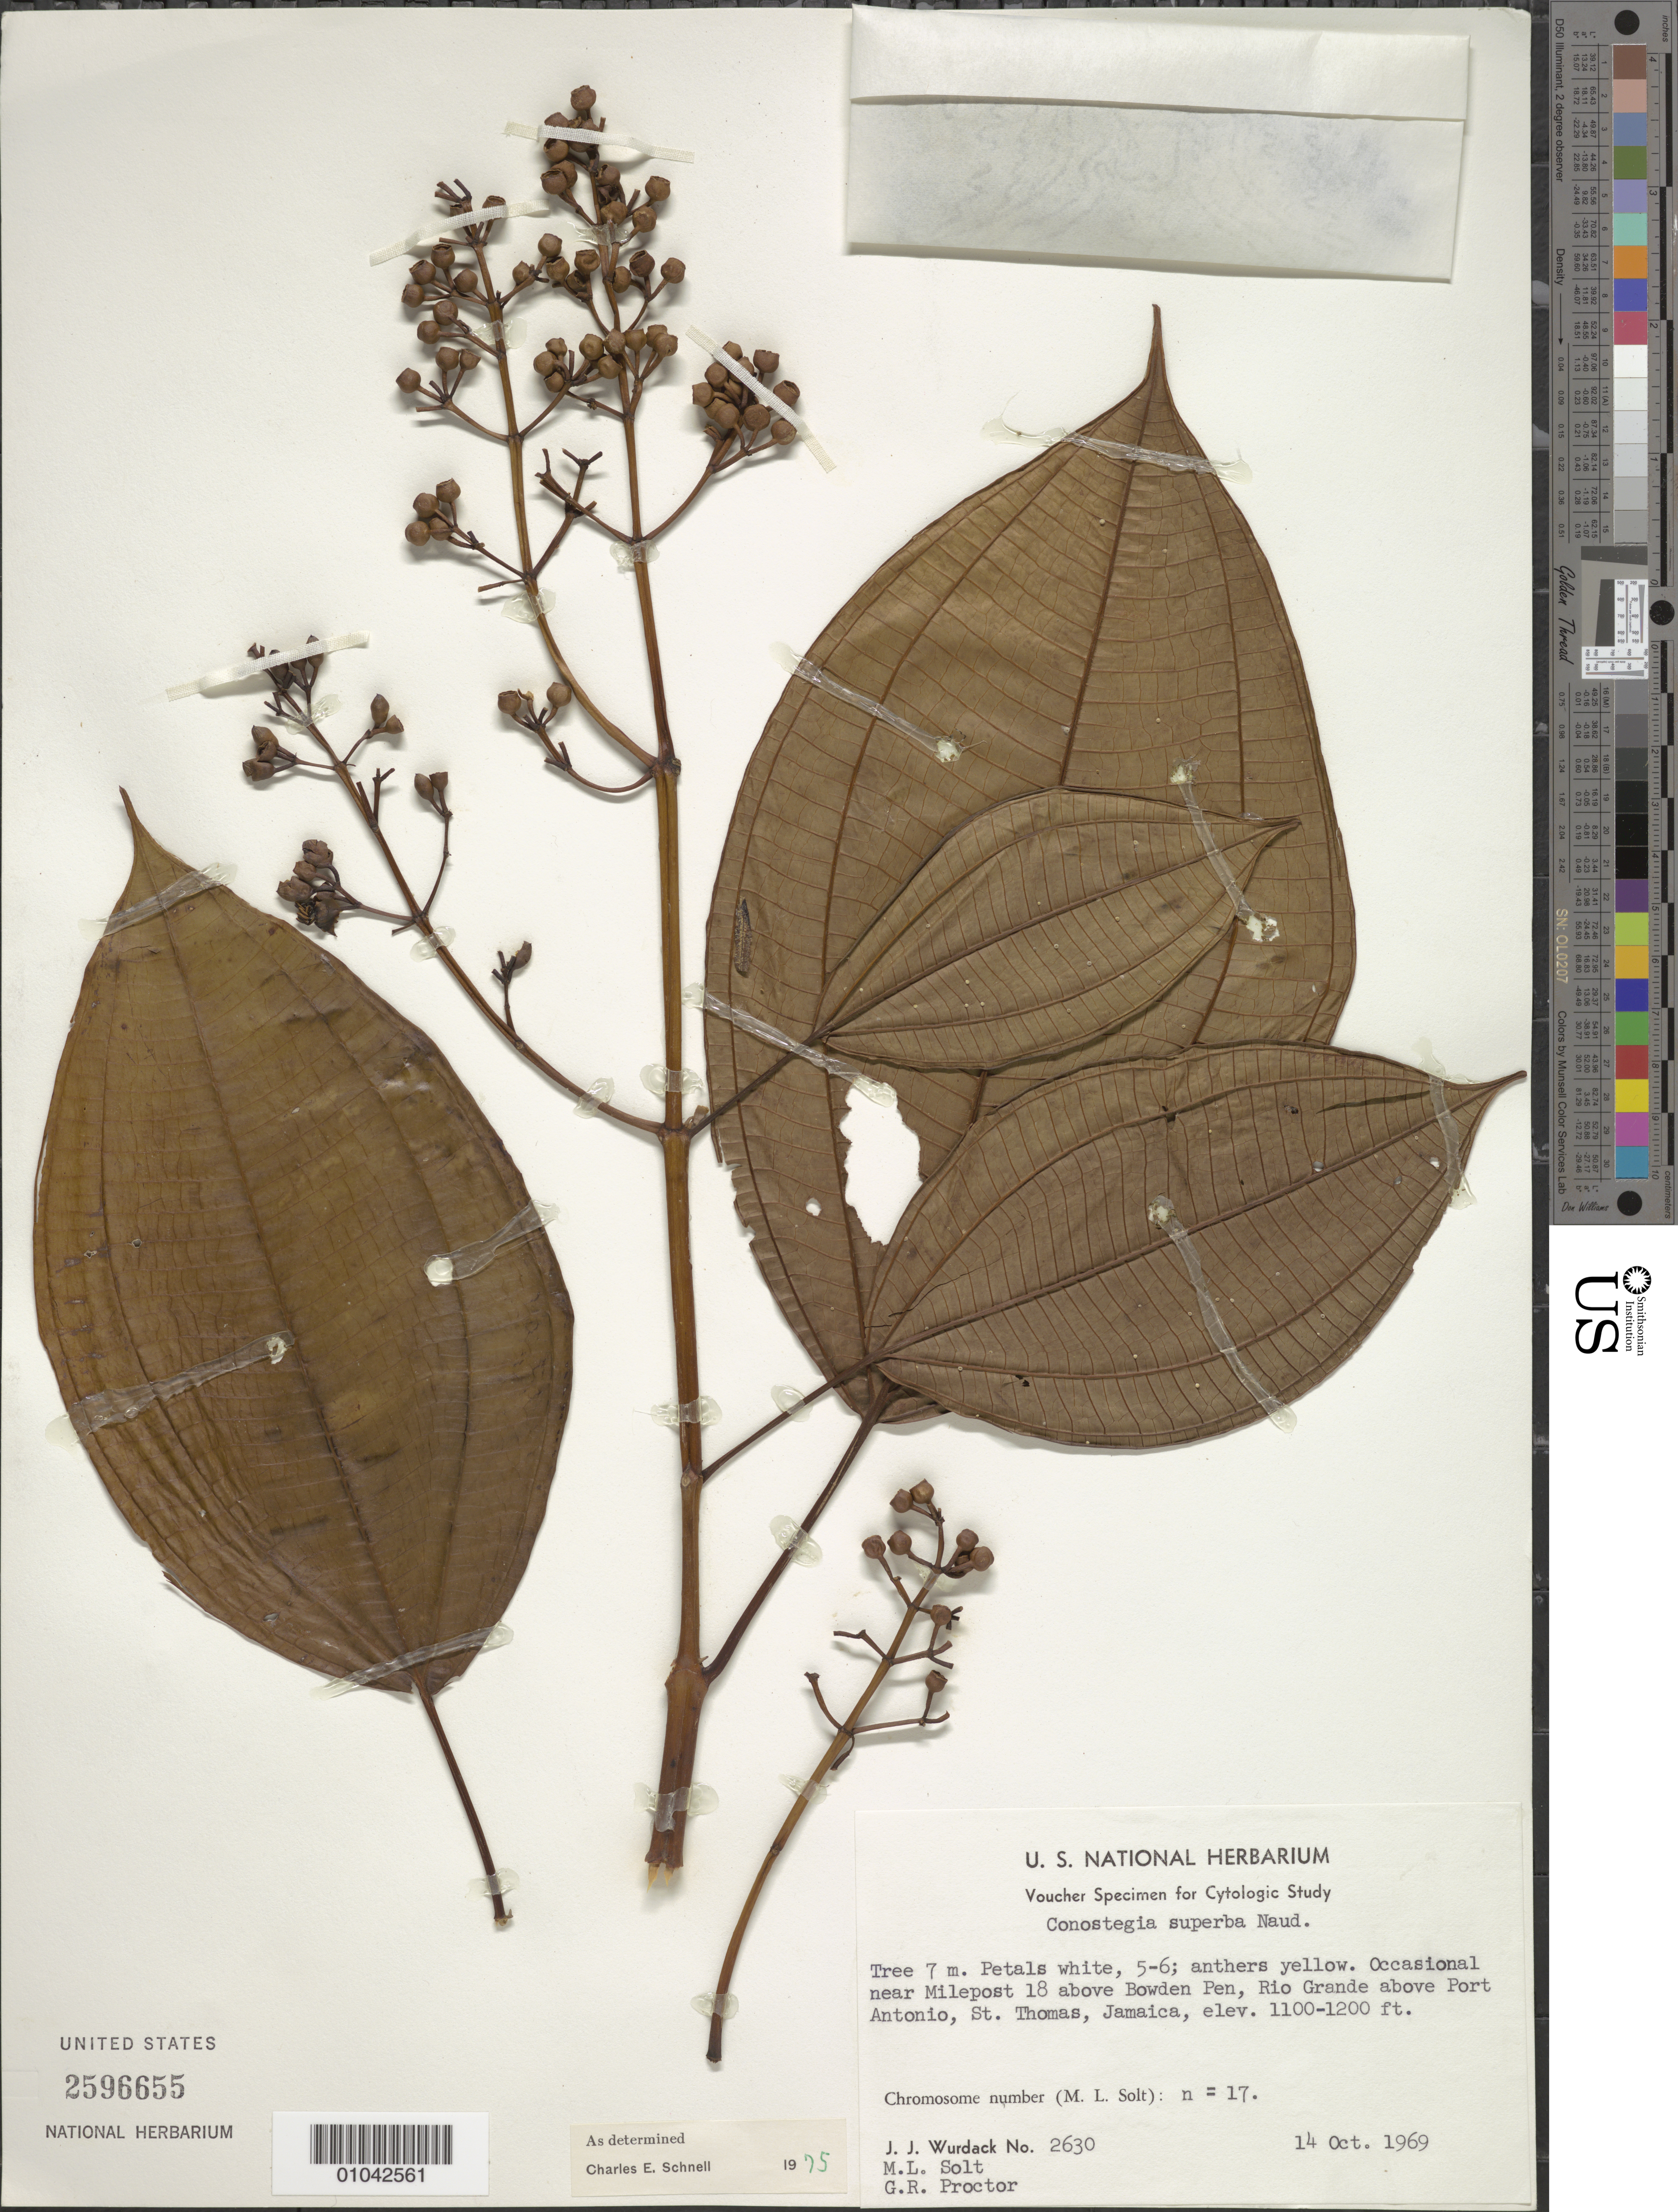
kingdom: Plantae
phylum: Tracheophyta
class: Magnoliopsida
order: Myrtales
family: Melastomataceae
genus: Conostegia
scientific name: Conostegia suberba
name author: Naudin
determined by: Schnell, C. E.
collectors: J. J. Wurdack, M. Solt & G. R. Proctor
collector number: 2630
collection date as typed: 14 Oct 1969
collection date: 1969-10-14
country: Jamaica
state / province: Saint Thomas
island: Jamaica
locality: Near Milepost 18 above Bowden Pen, Río Grande above Port Antonio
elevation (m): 335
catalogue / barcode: US 2596655